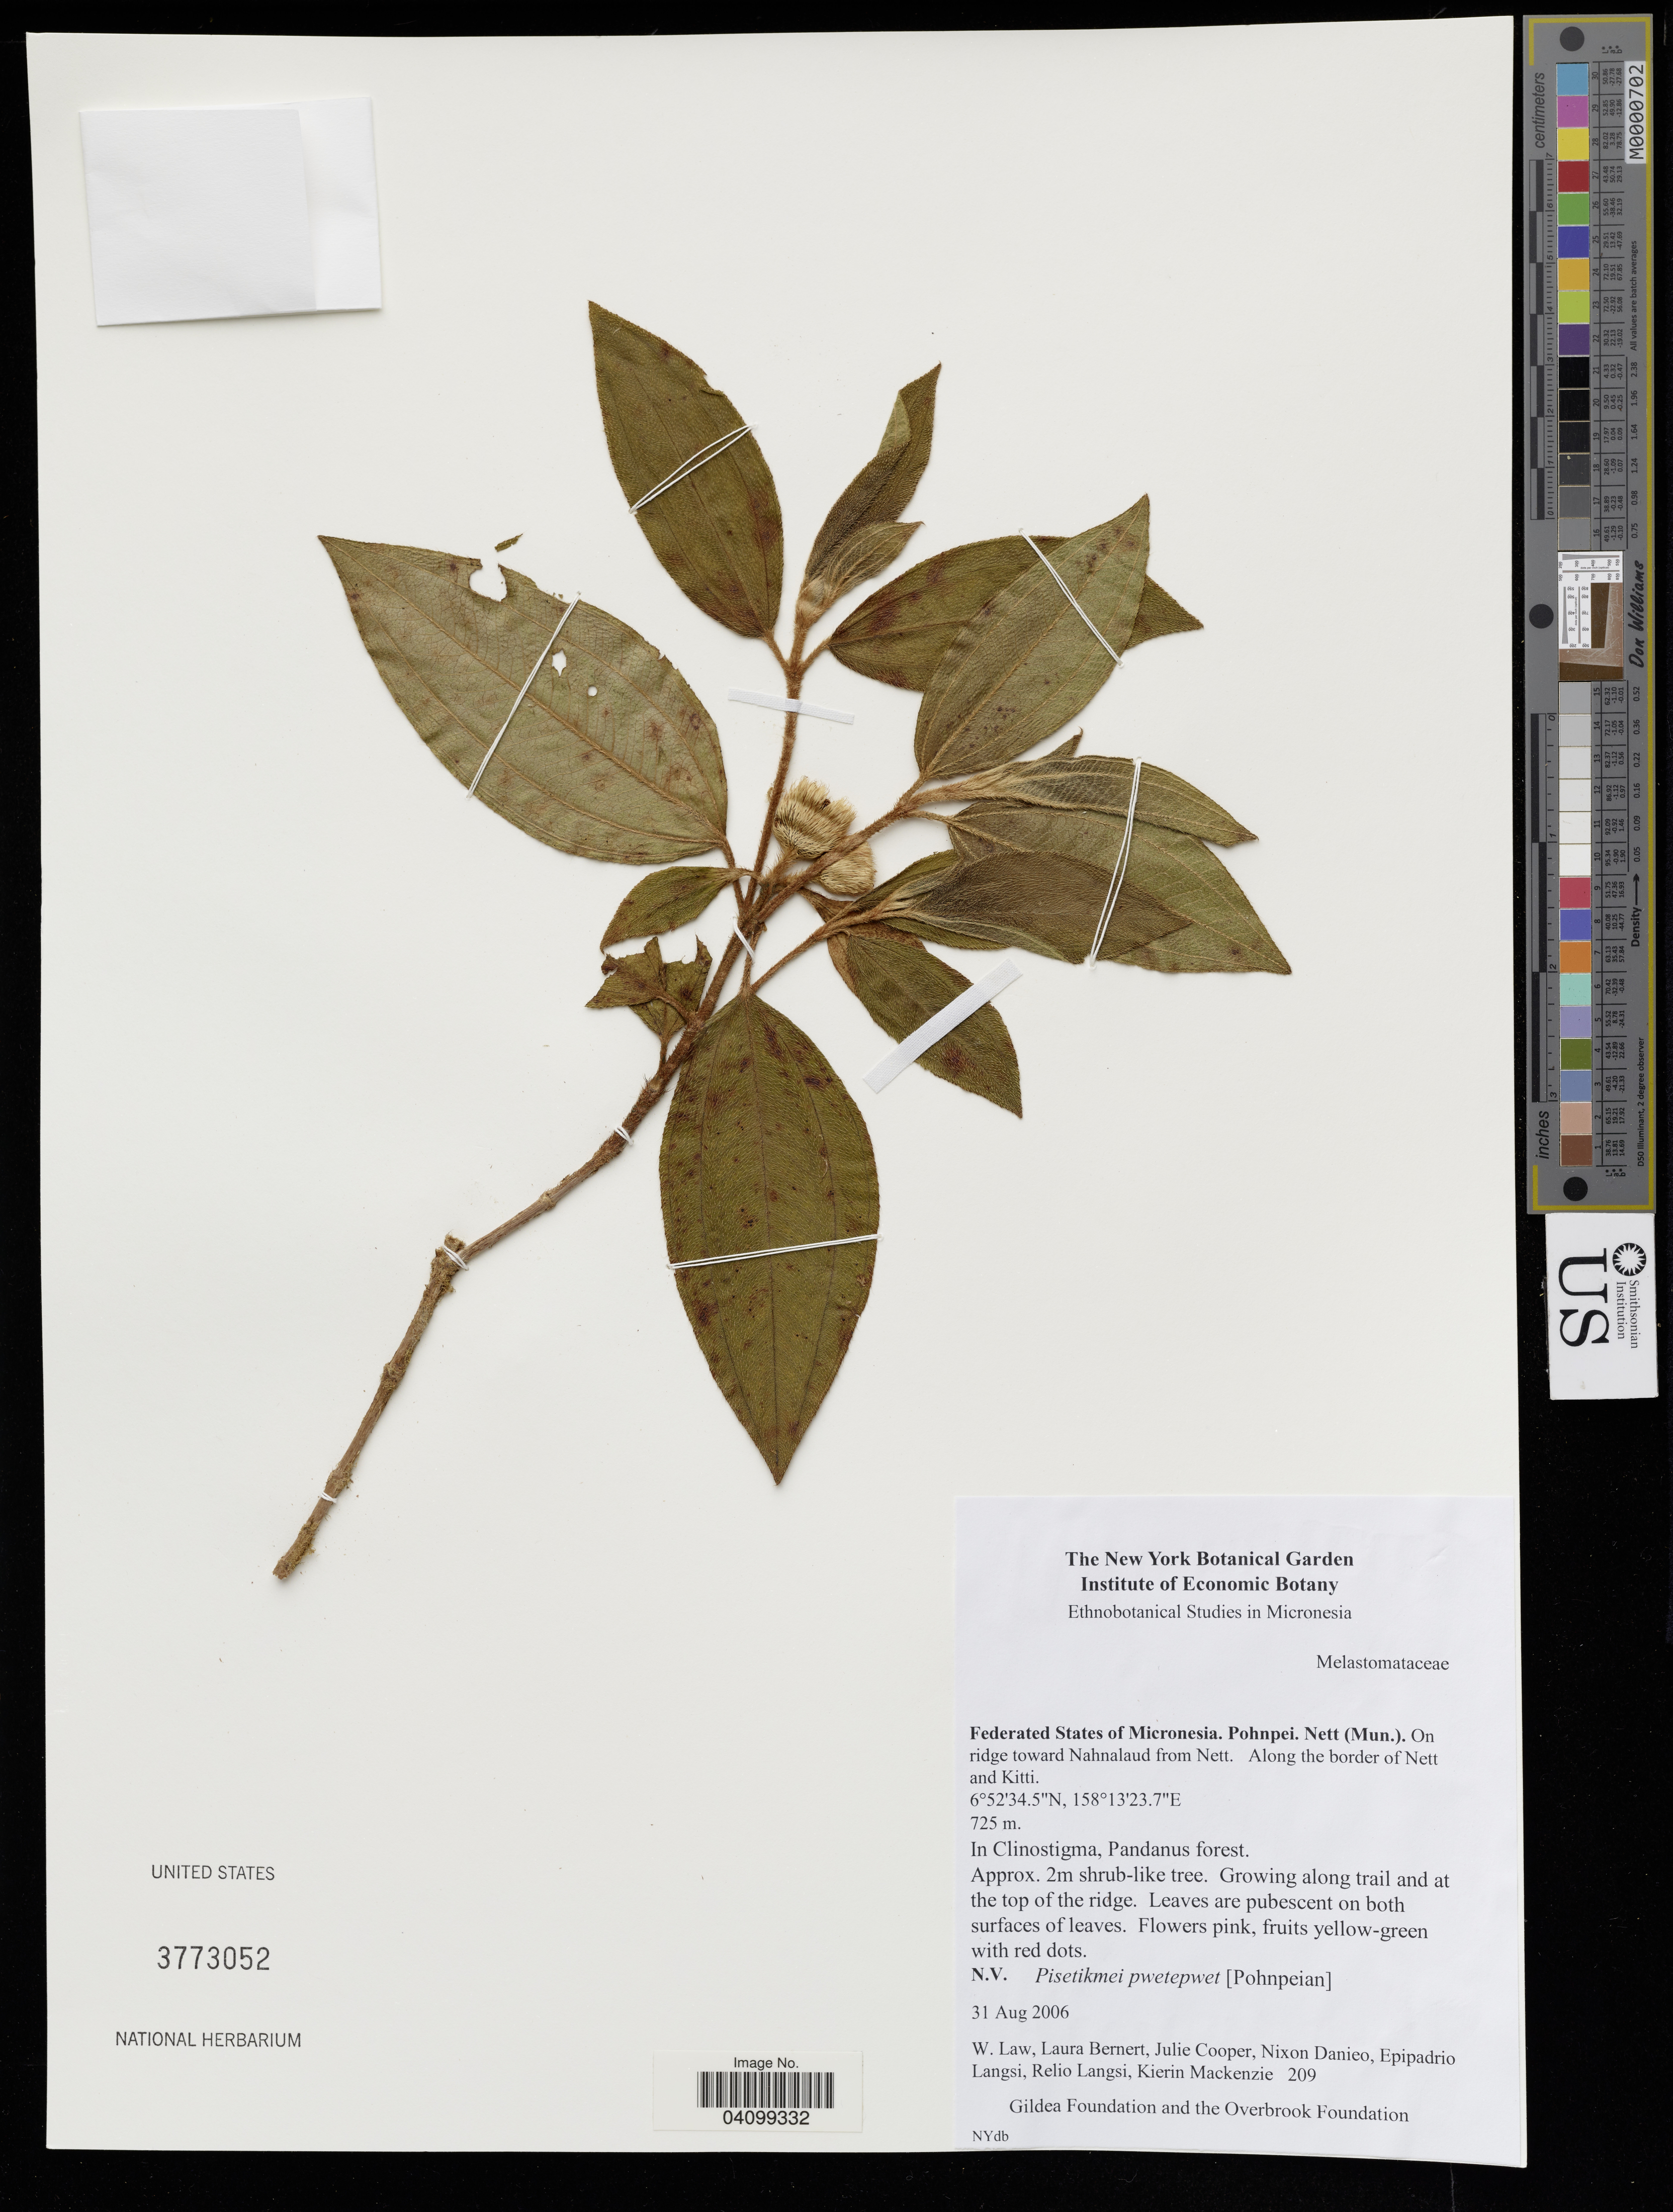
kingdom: Plantae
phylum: Tracheophyta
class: Magnoliopsida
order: Myrtales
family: Melastomataceae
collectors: W. Law & J. Cooper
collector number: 209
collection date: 2006-08-31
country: Micronesia, Federated States of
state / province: Pohnpei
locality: Nett (Mun.). On ridge toward Nahnalaud from Nett. Along the border of Nett and Kitti.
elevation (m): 725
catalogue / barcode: US 3773052